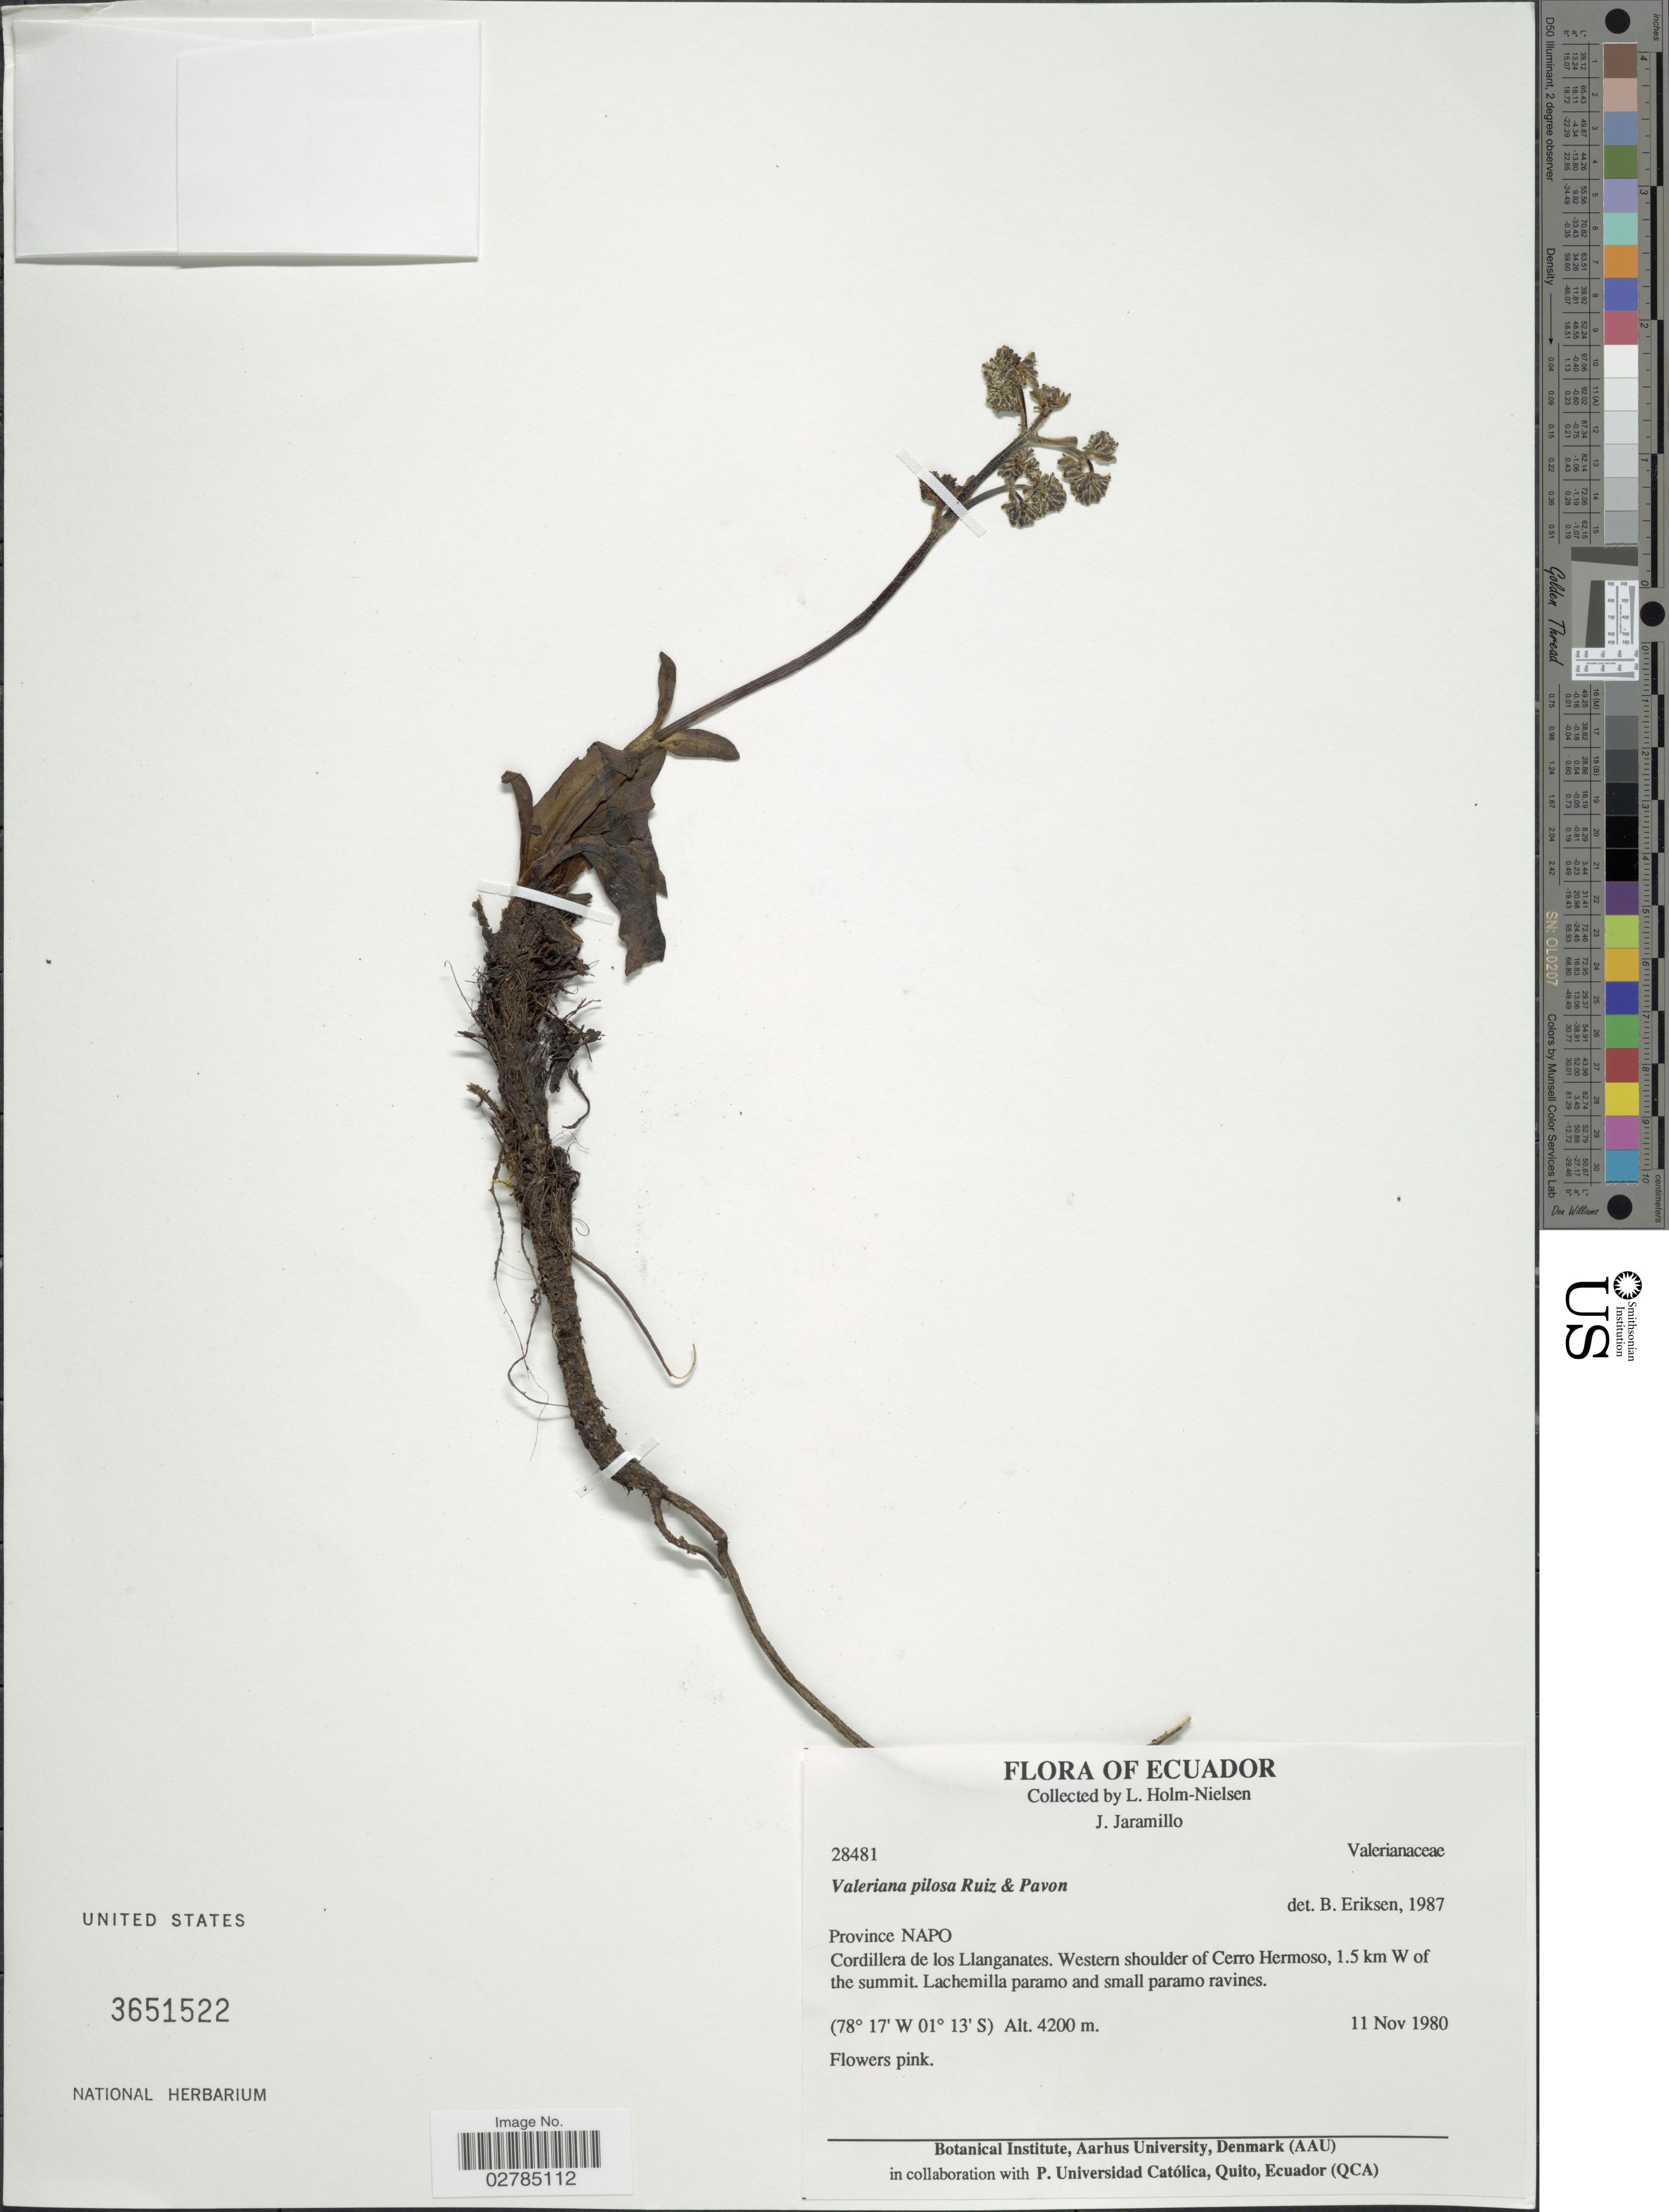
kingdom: Plantae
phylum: Tracheophyta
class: Magnoliopsida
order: Dipsacales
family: Caprifoliaceae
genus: Valeriana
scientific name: Valeriana pilosa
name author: Ruiz & Pav.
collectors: L. Holm-Nielsen & J. Jaramillo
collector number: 28481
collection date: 1980-09-11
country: Ecuador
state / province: Napo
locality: Cordillera de los Llanganates, Western shoulder of Cerro Hermoso, 1.5 km W of the summit.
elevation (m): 4200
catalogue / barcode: US 3651522